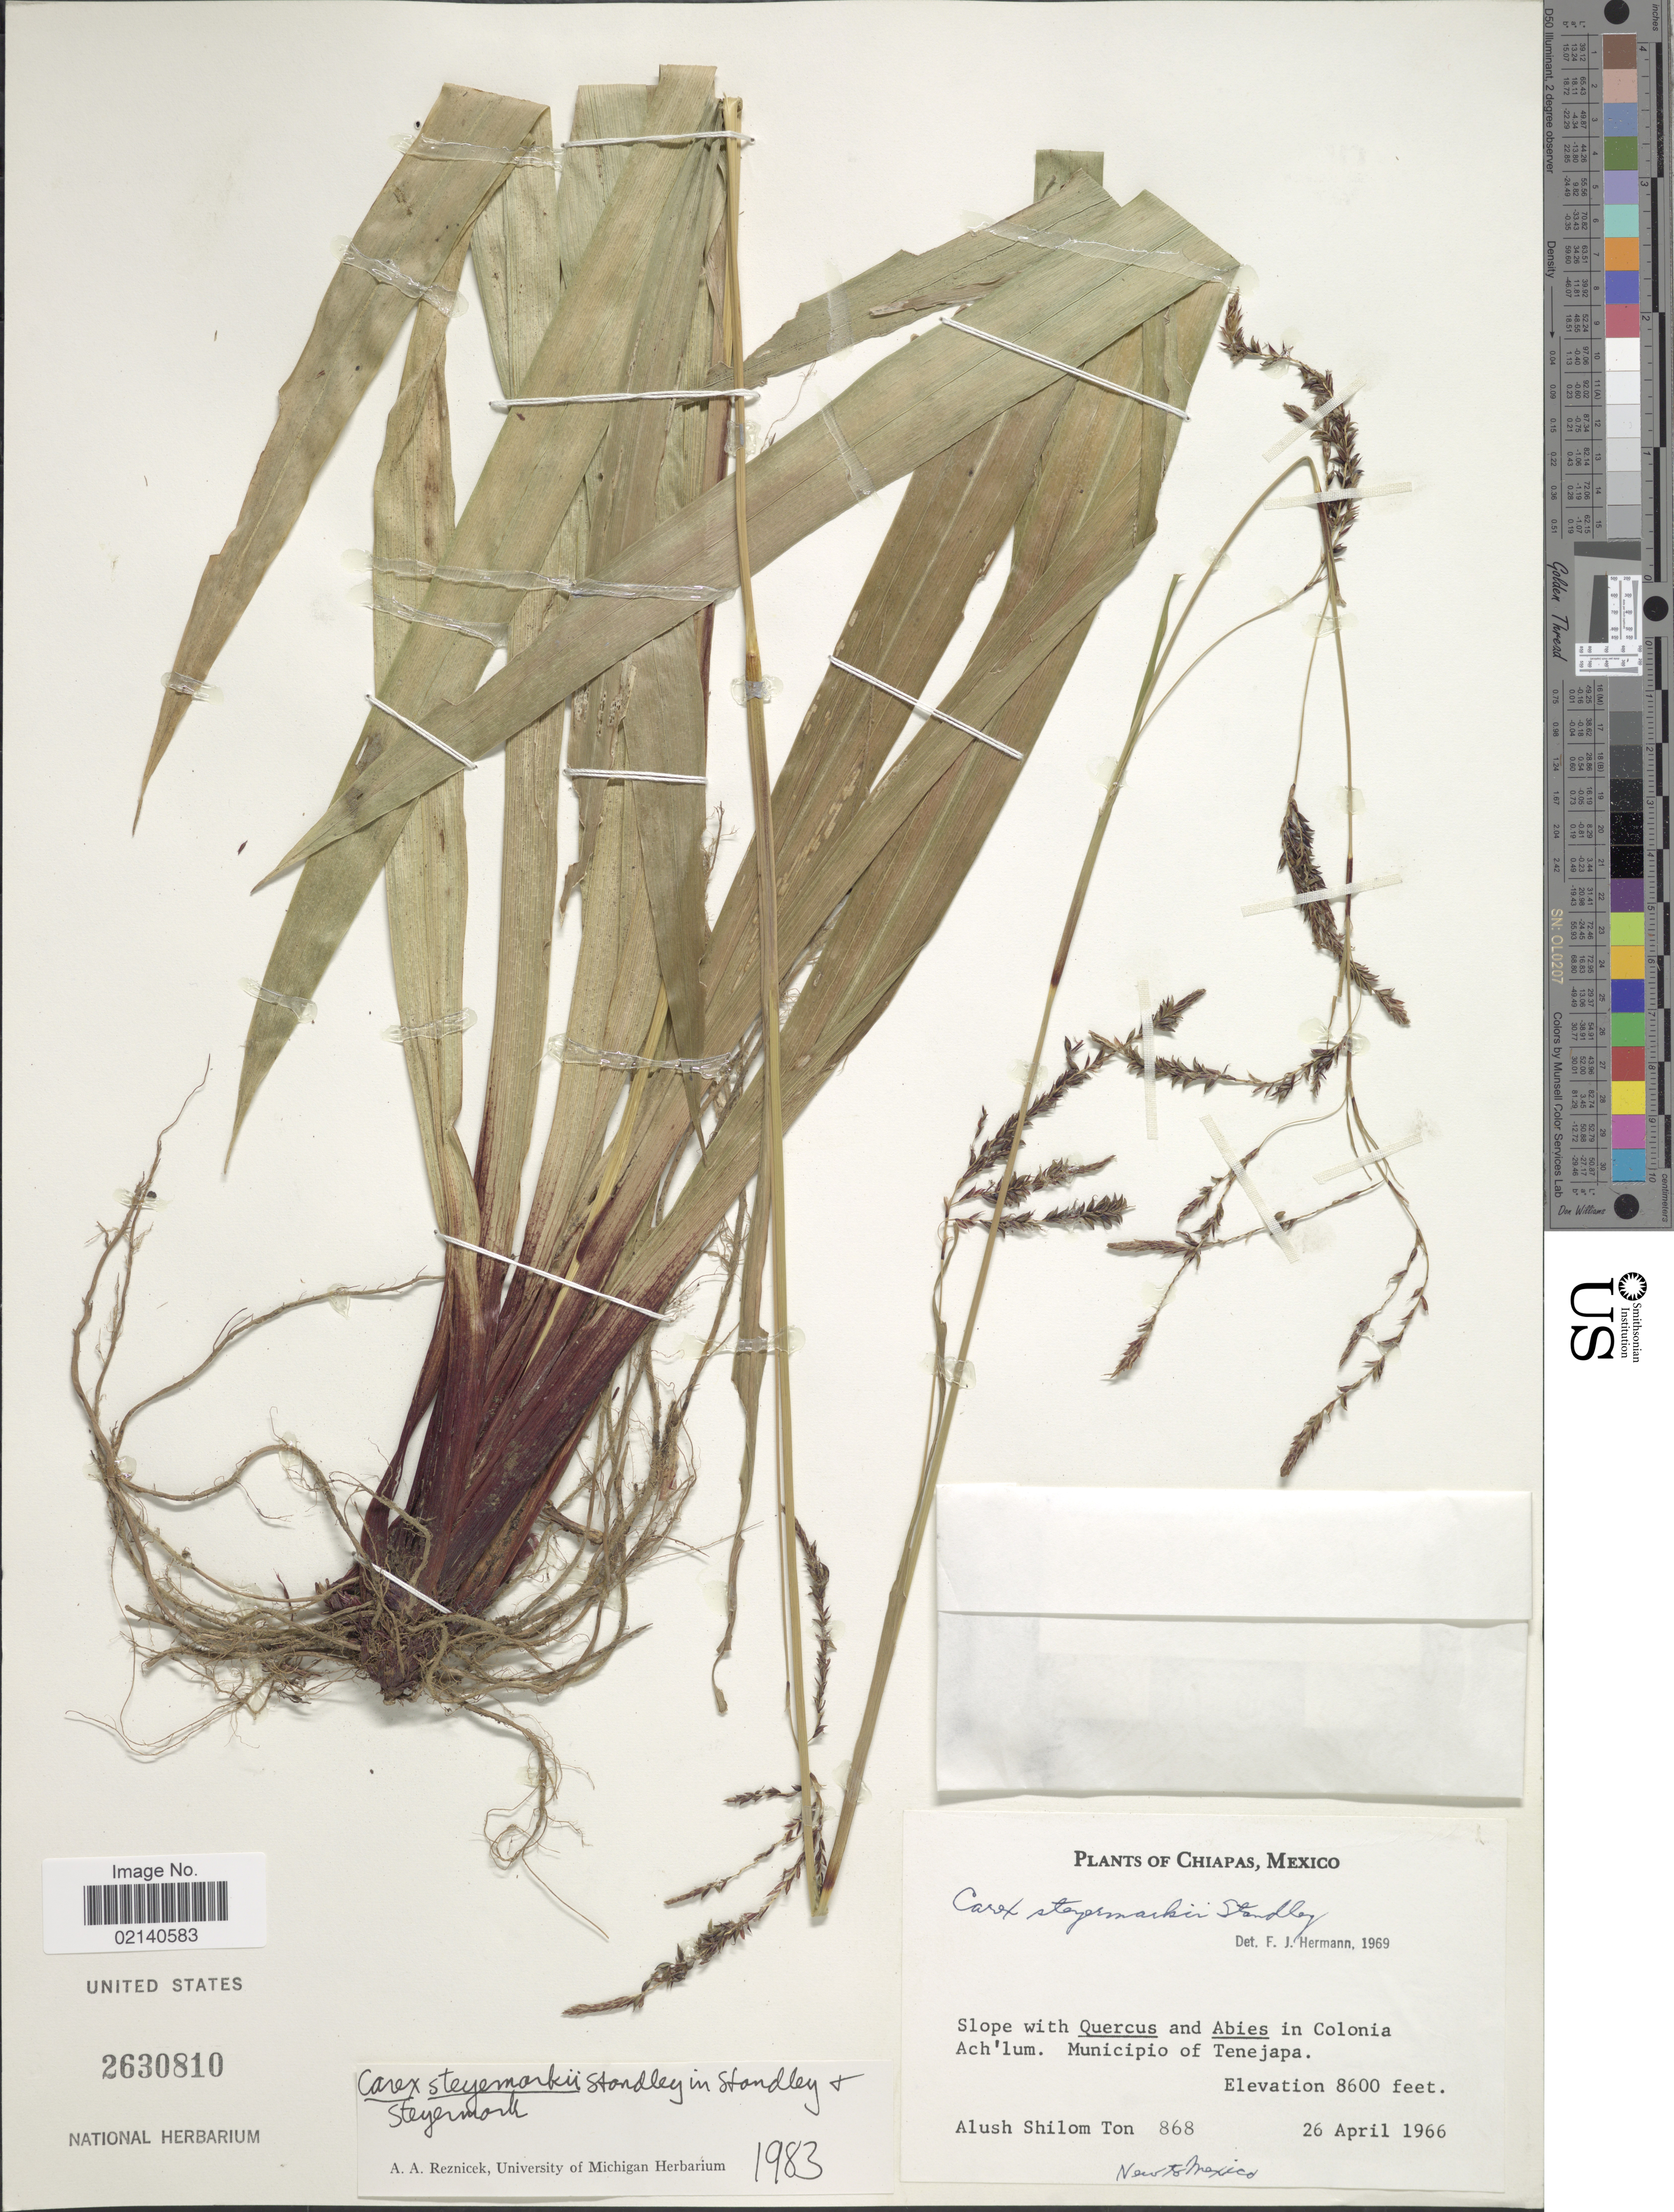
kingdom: Plantae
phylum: Tracheophyta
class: Liliopsida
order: Poales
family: Cyperaceae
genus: Carex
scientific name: Carex steyermarkii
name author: Standl.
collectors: A. M. Ton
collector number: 868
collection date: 1966-04-26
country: Mexico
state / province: Chiapas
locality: Slope in Colonia Ach'lum. Municipio of Tenejapa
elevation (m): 2621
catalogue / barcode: US 2630810